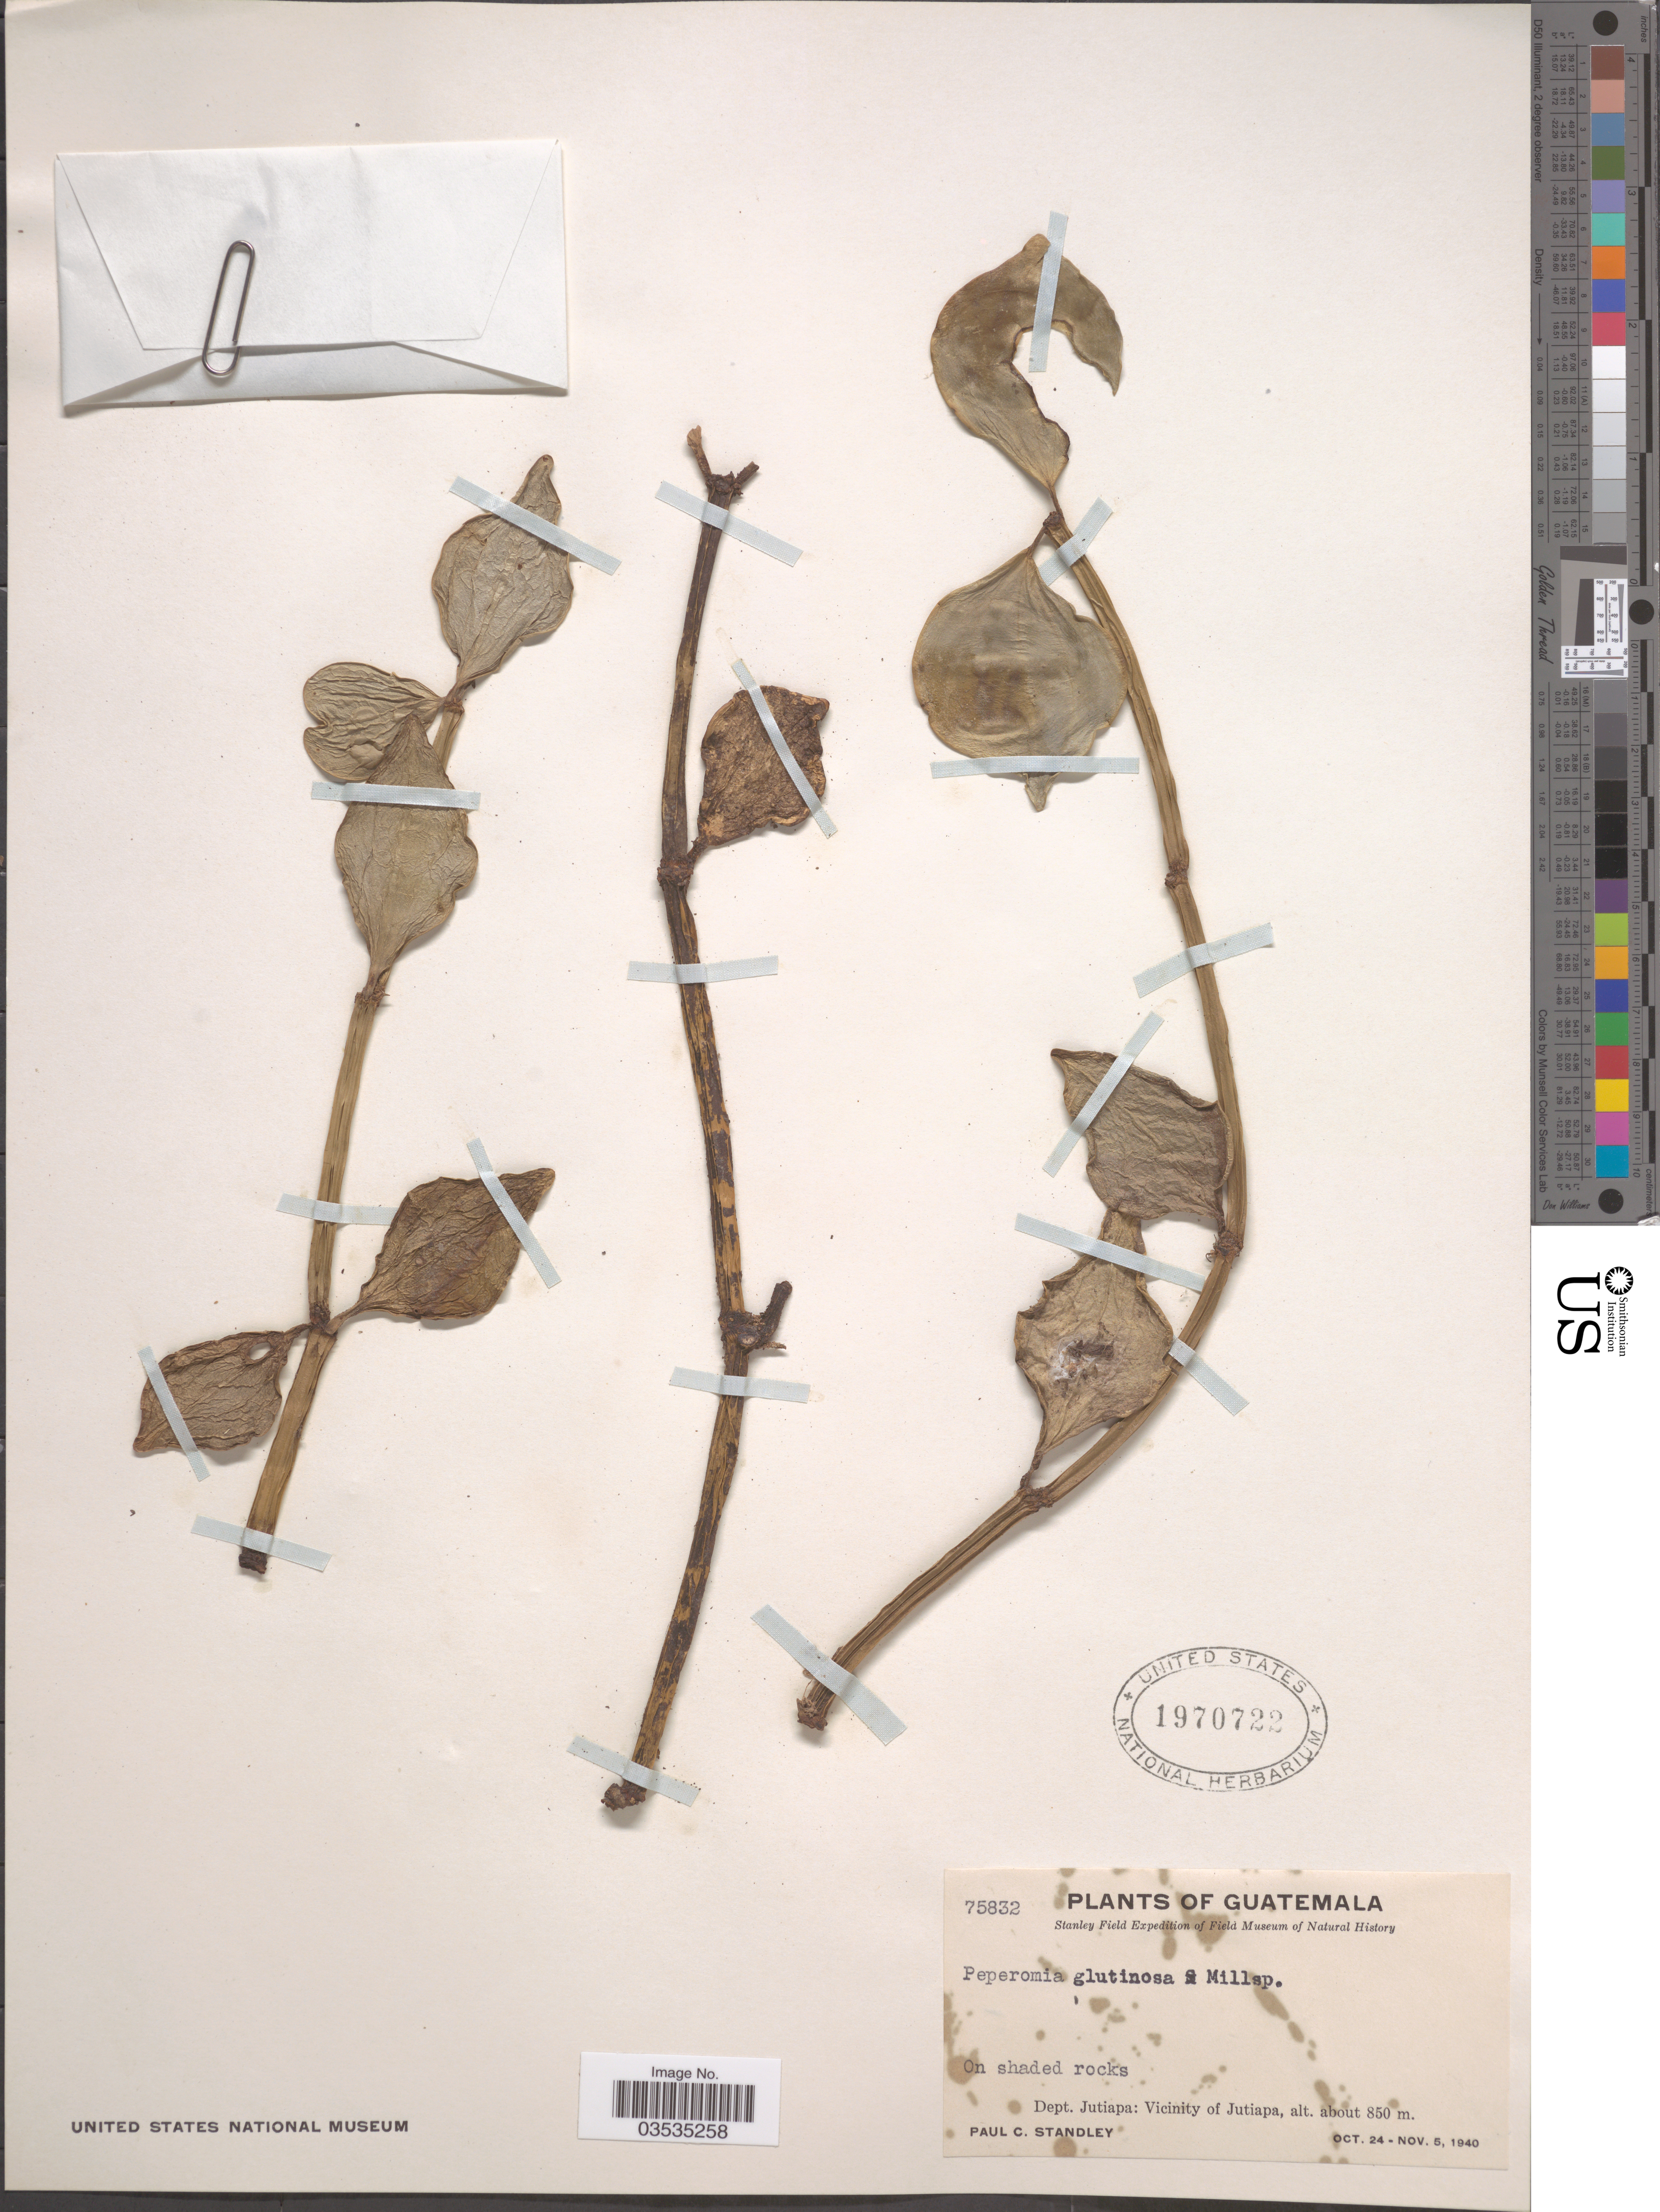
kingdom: Plantae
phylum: Tracheophyta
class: Magnoliopsida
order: Piperales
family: Piperaceae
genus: Peperomia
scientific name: Peperomia glutinosa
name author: Millsp.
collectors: P. C. Standley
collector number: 75832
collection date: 1940-10-24/1940-11-05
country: Guatemala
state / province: Jutiapa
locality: Dept. Jutiapa: Vicinity of Jutiapa.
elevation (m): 850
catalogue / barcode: US 1970722